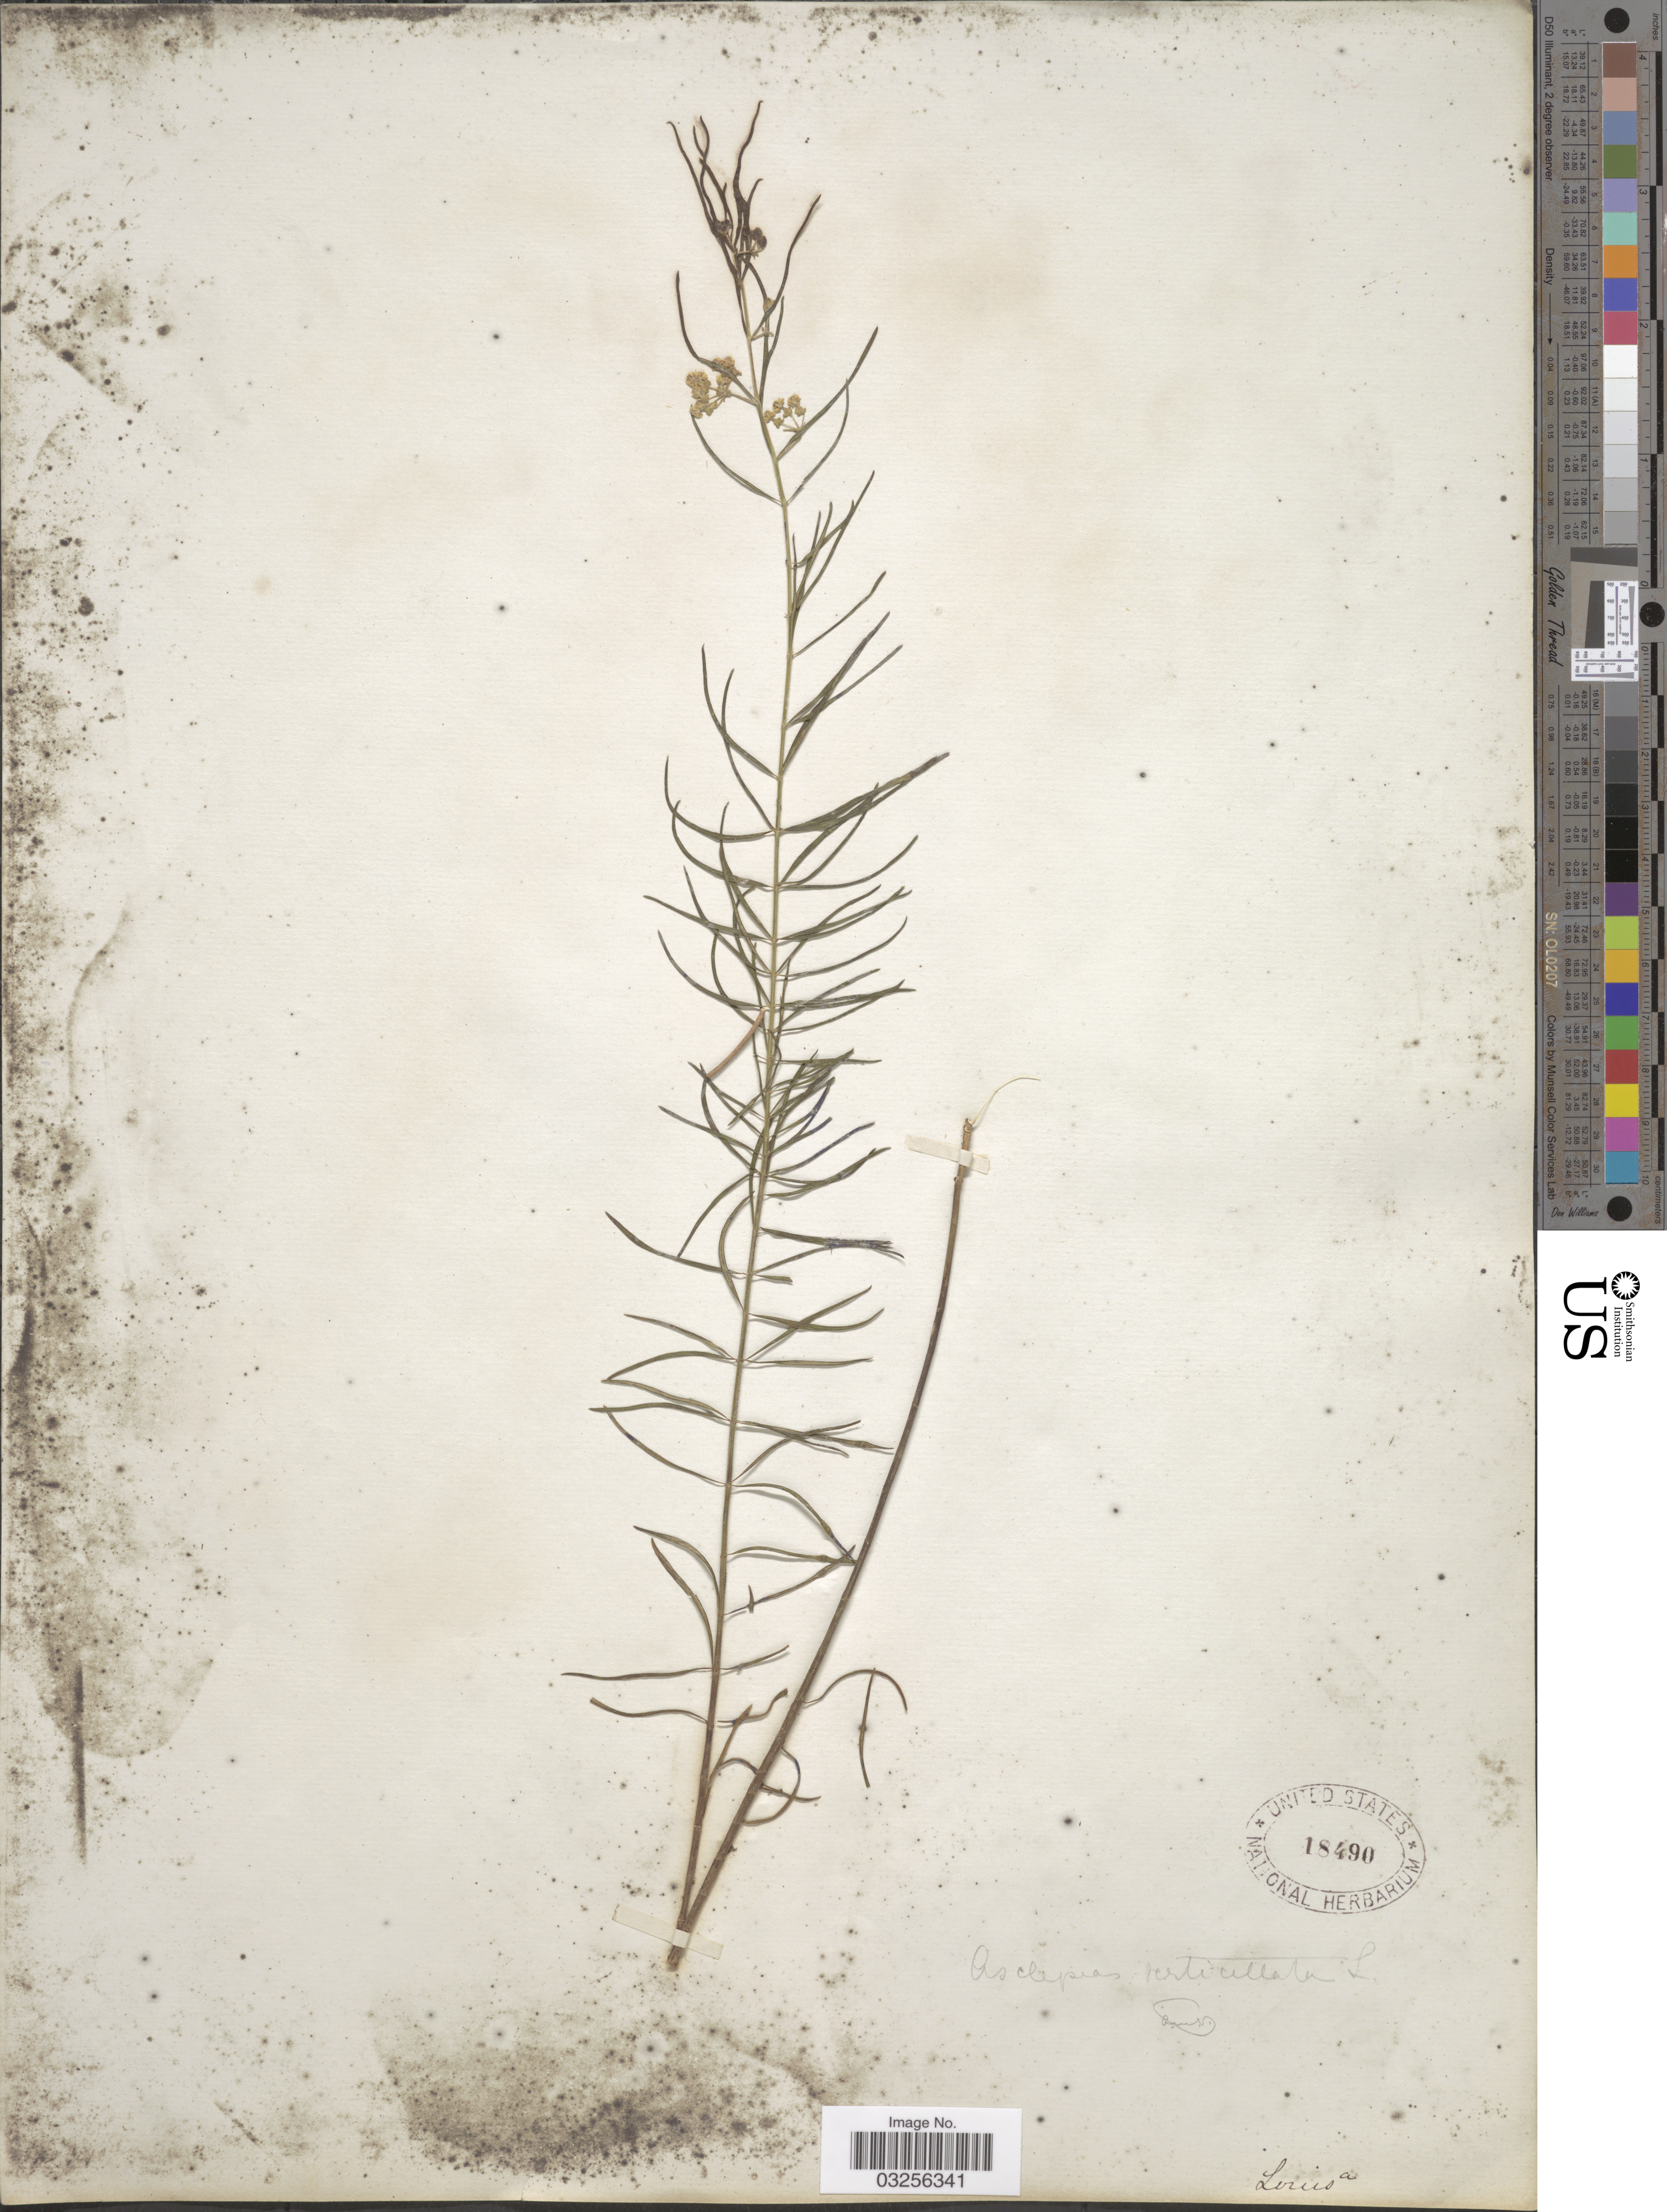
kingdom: Plantae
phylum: Tracheophyta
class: Magnoliopsida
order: Gentianales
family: Apocynaceae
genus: Asclepias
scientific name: Asclepias verticillata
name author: L.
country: United States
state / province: Louisiana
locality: Louisa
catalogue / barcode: US 18490